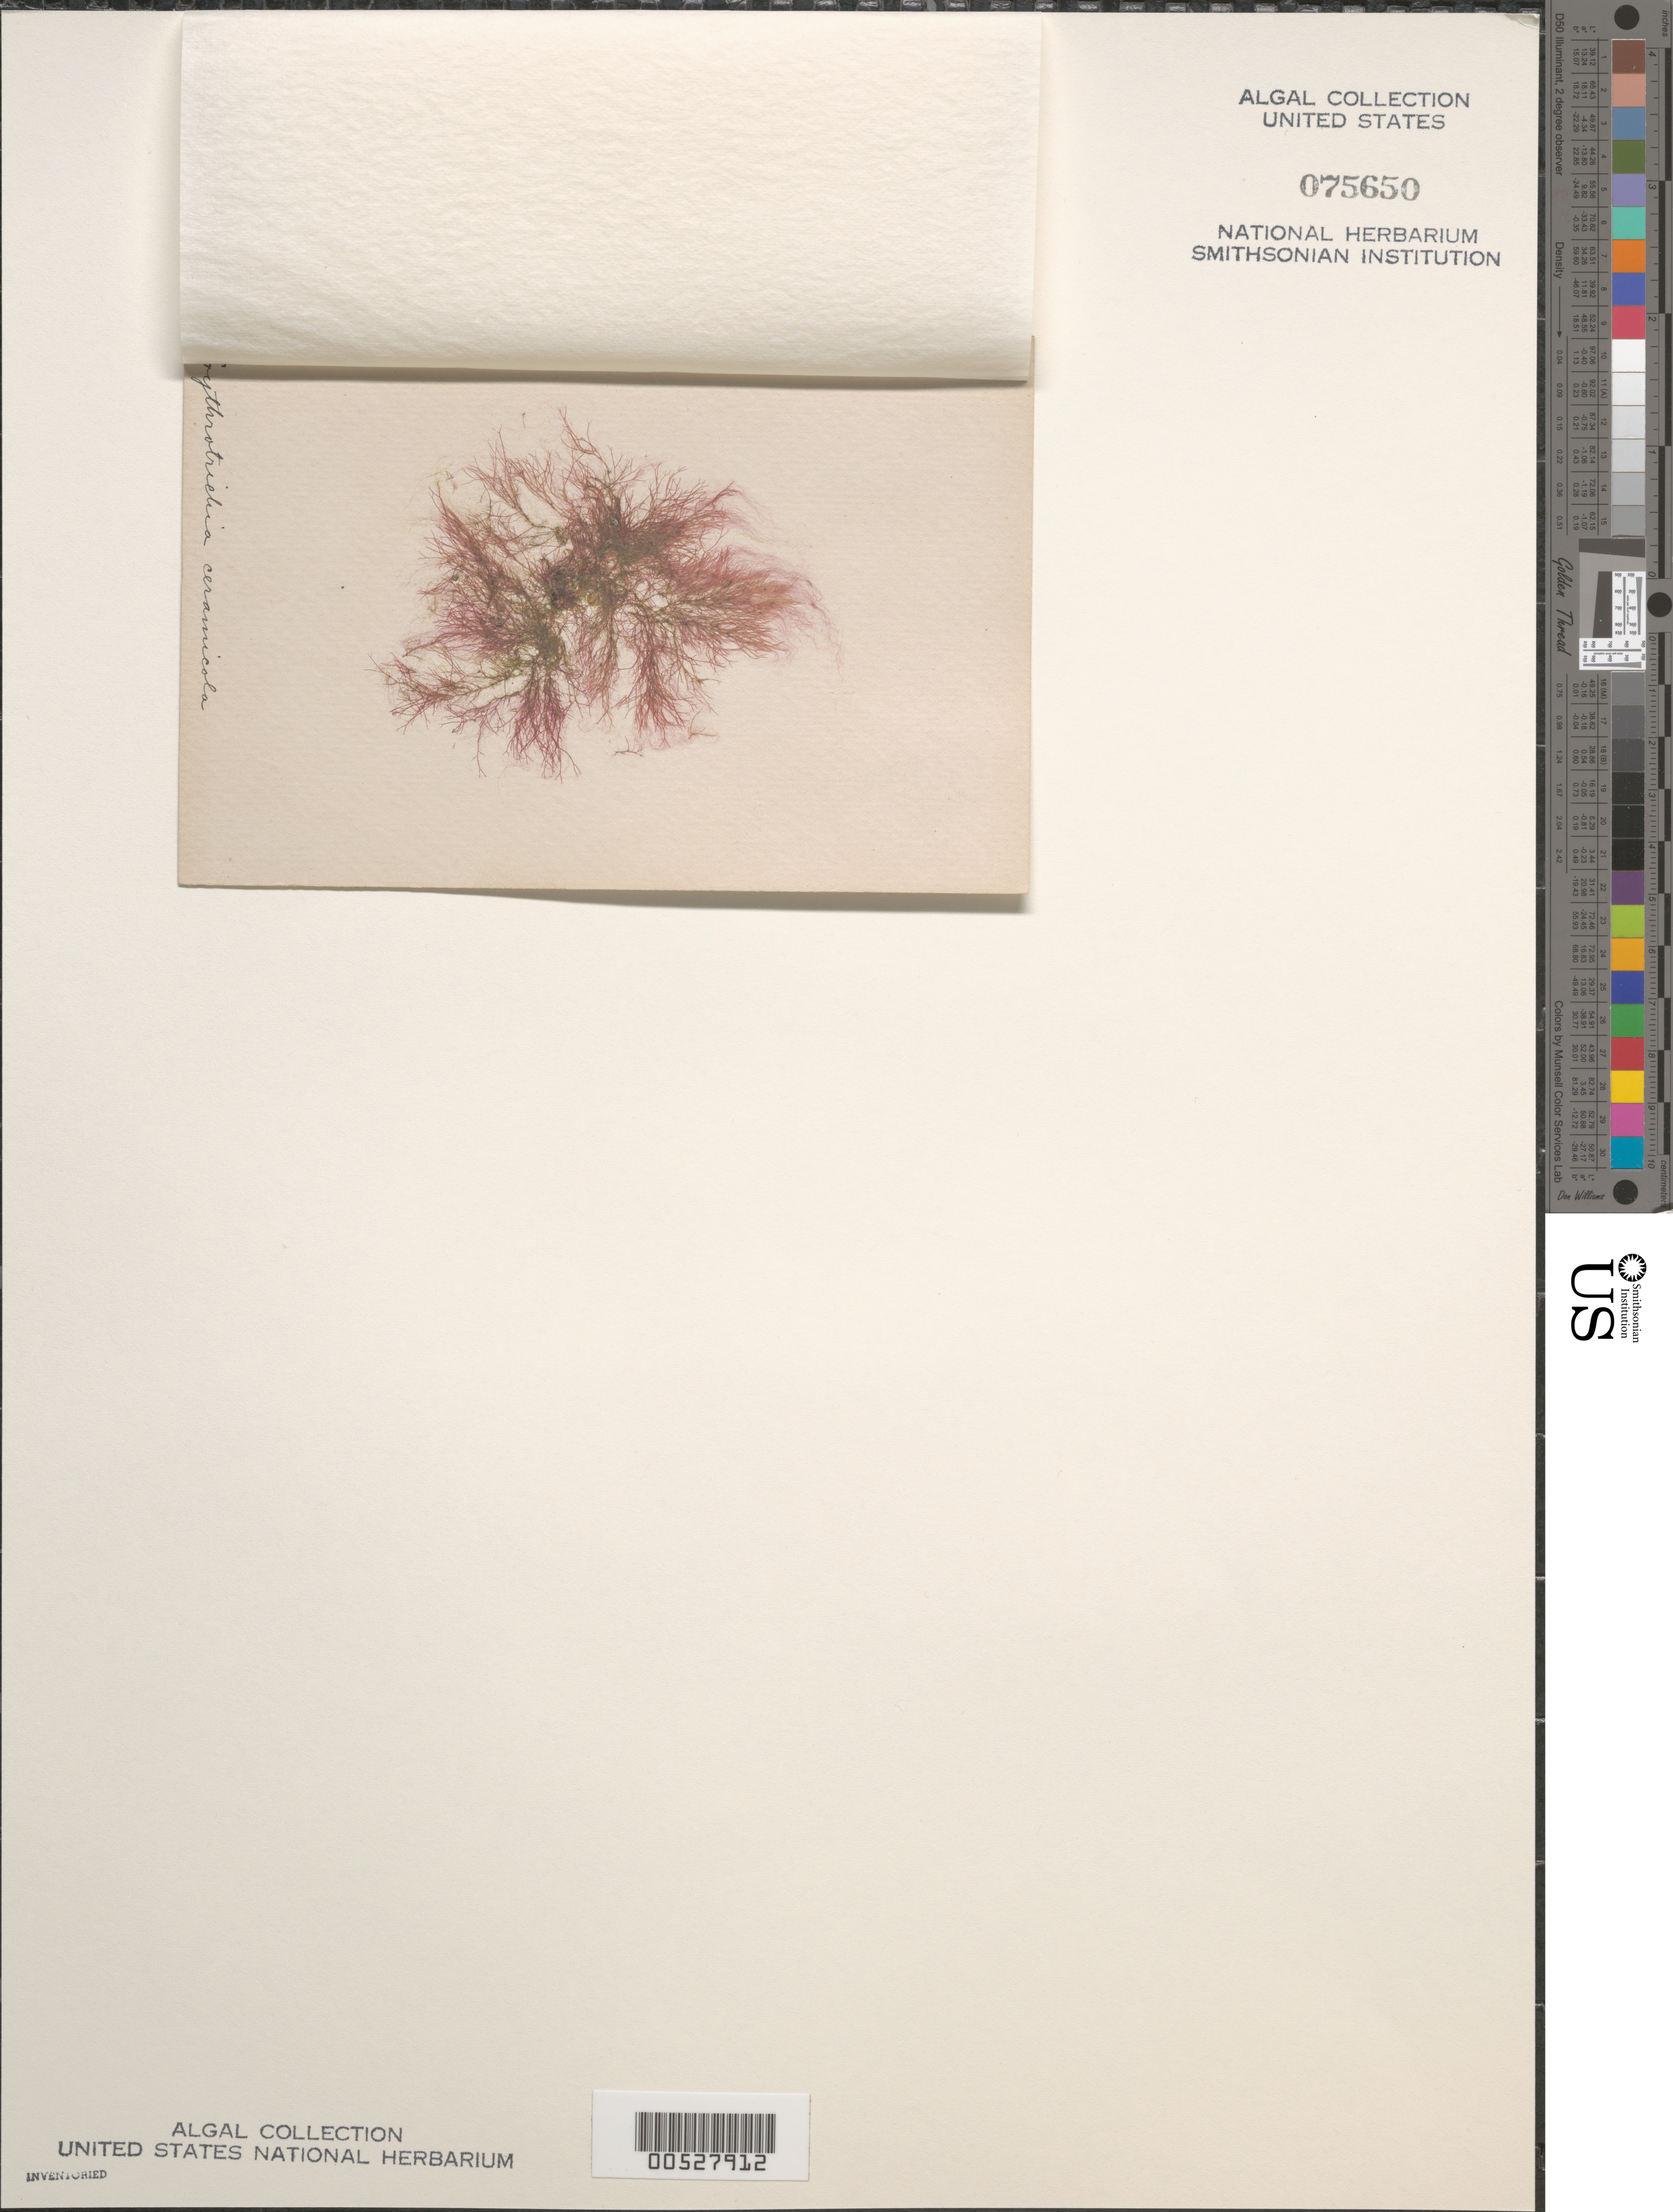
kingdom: Plantae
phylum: Rhodophyta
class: Compsopogonophyceae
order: Erythropeltidales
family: Erythrotrichiaceae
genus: Erythrotrichia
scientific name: Erythrotrichia carnea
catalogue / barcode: US 75650